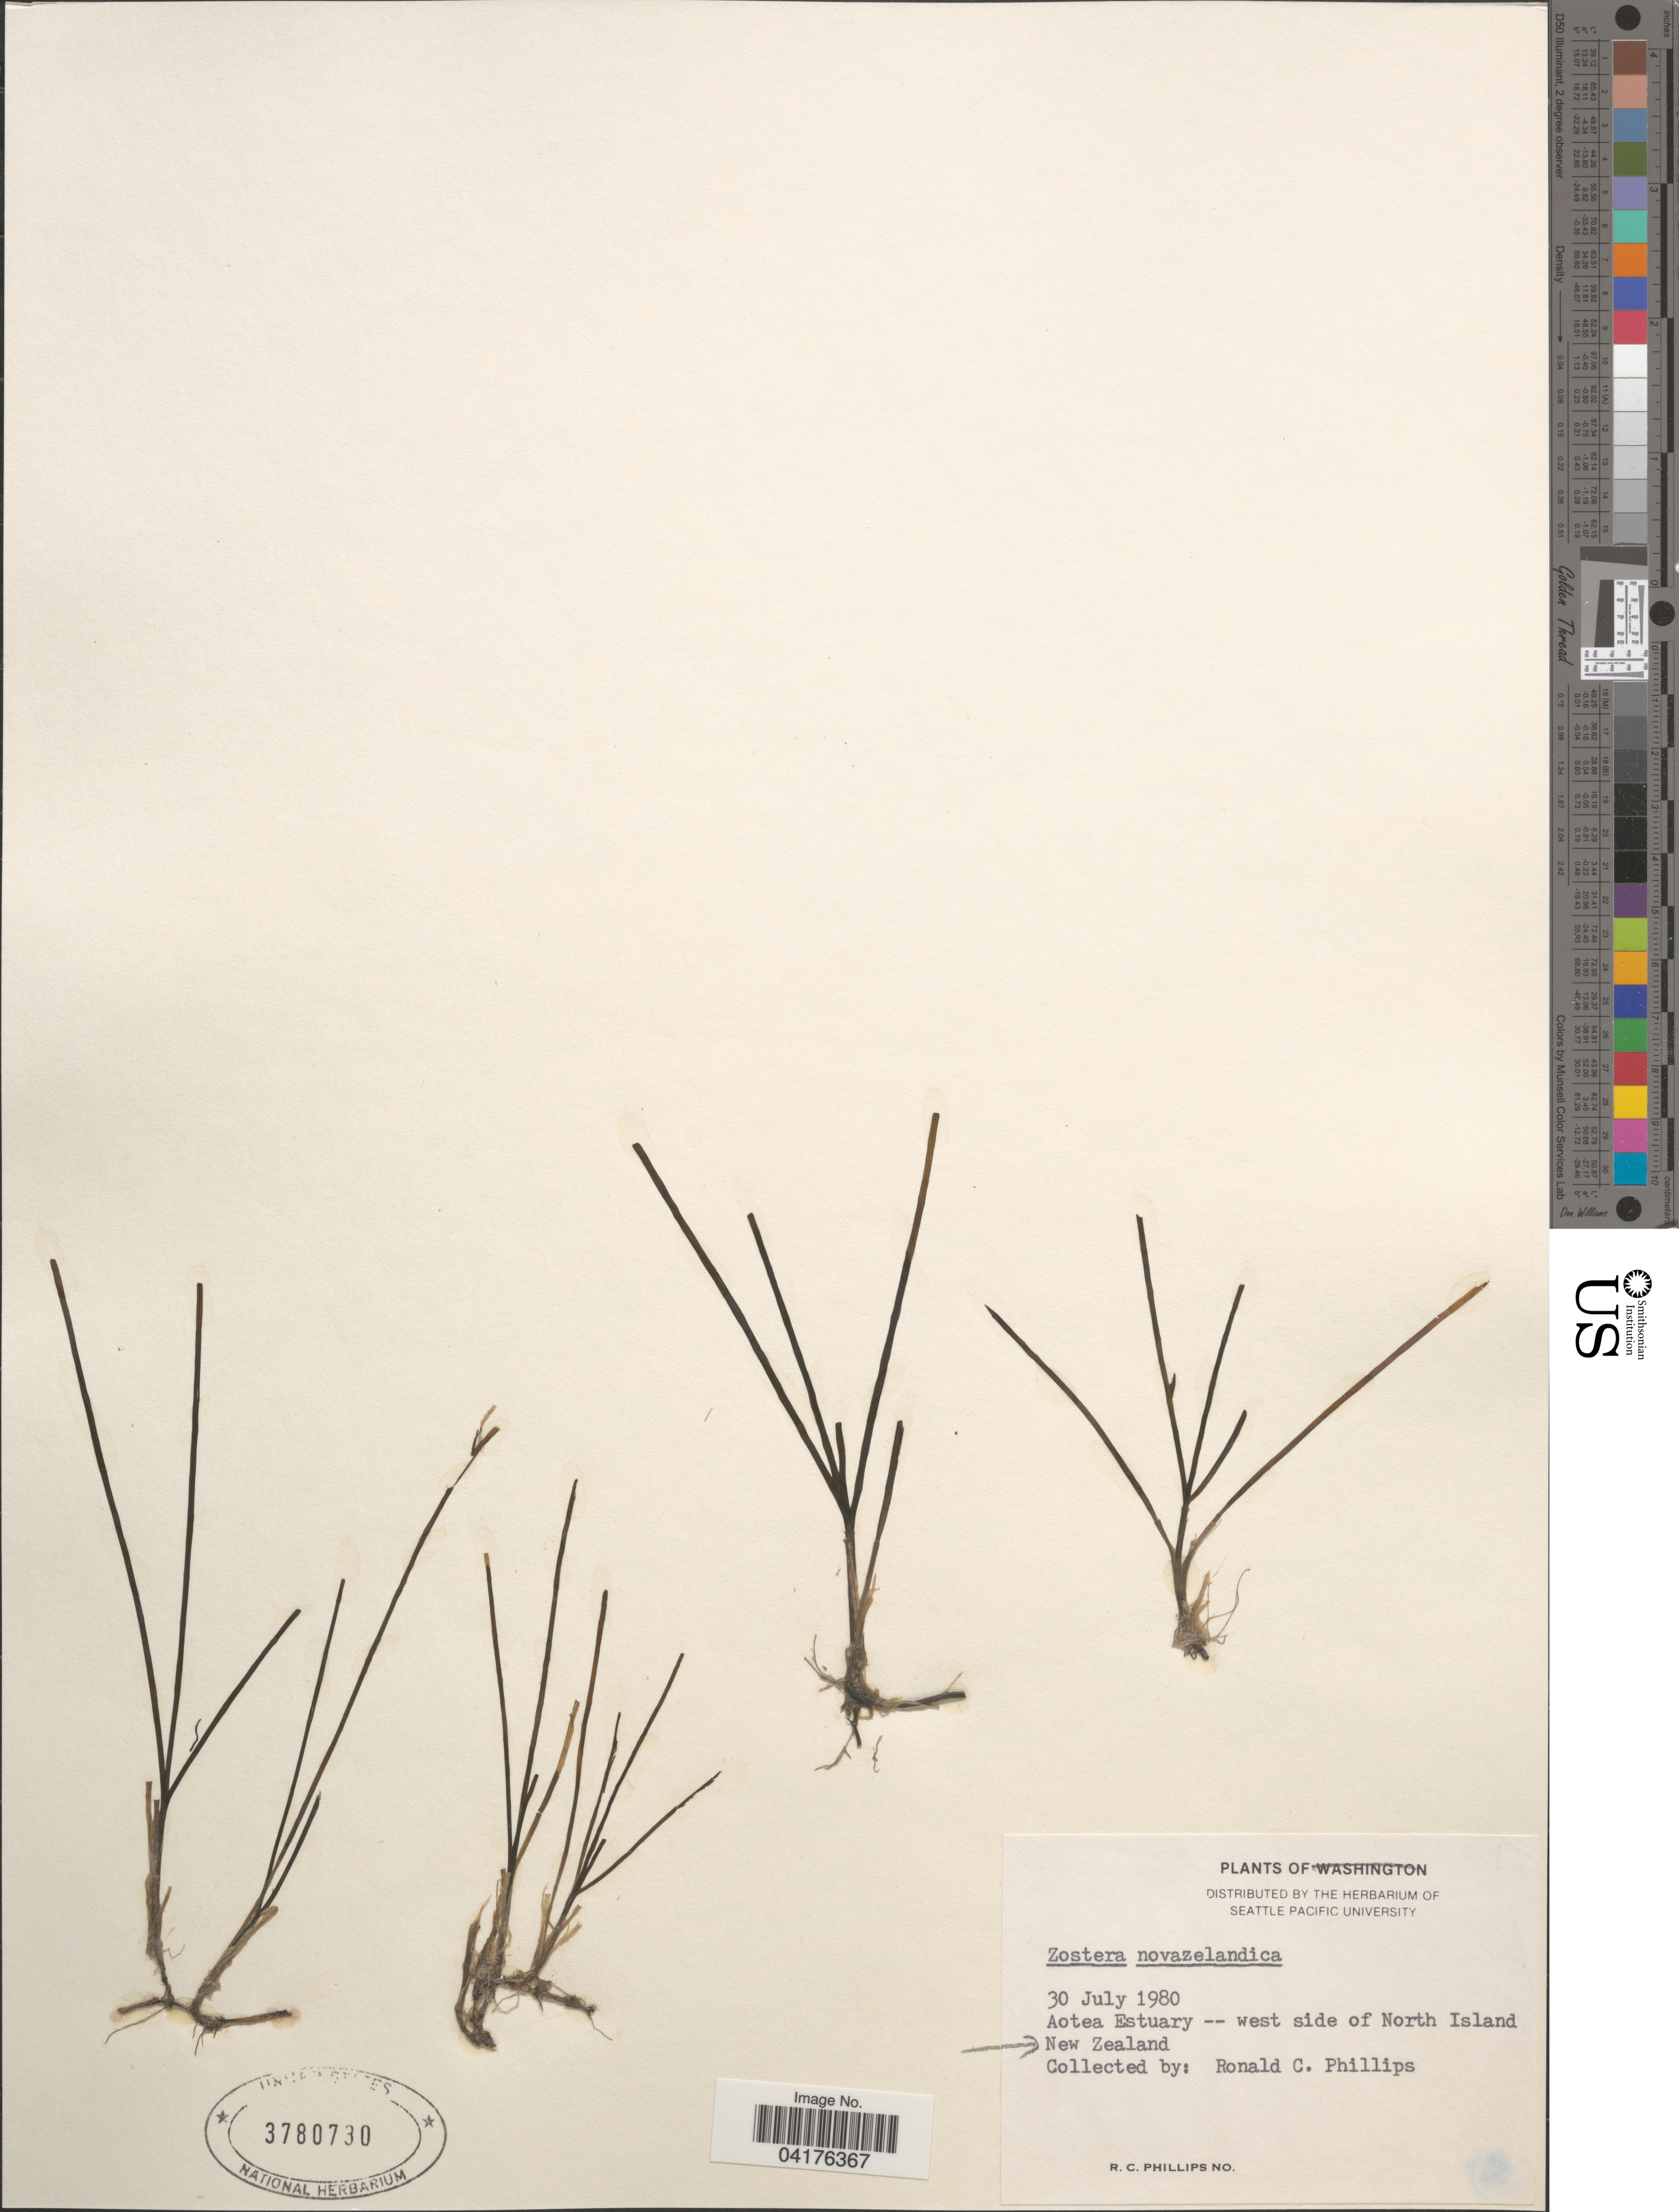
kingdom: Plantae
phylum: Tracheophyta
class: Liliopsida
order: Alismatales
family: Zosteraceae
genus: Zostera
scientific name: Zostera novazelandica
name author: Setch.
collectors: R. C. Phillips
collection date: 1980-07-30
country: New Zealand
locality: Aotea Estuary -- west side of North Island.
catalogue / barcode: US 3780730